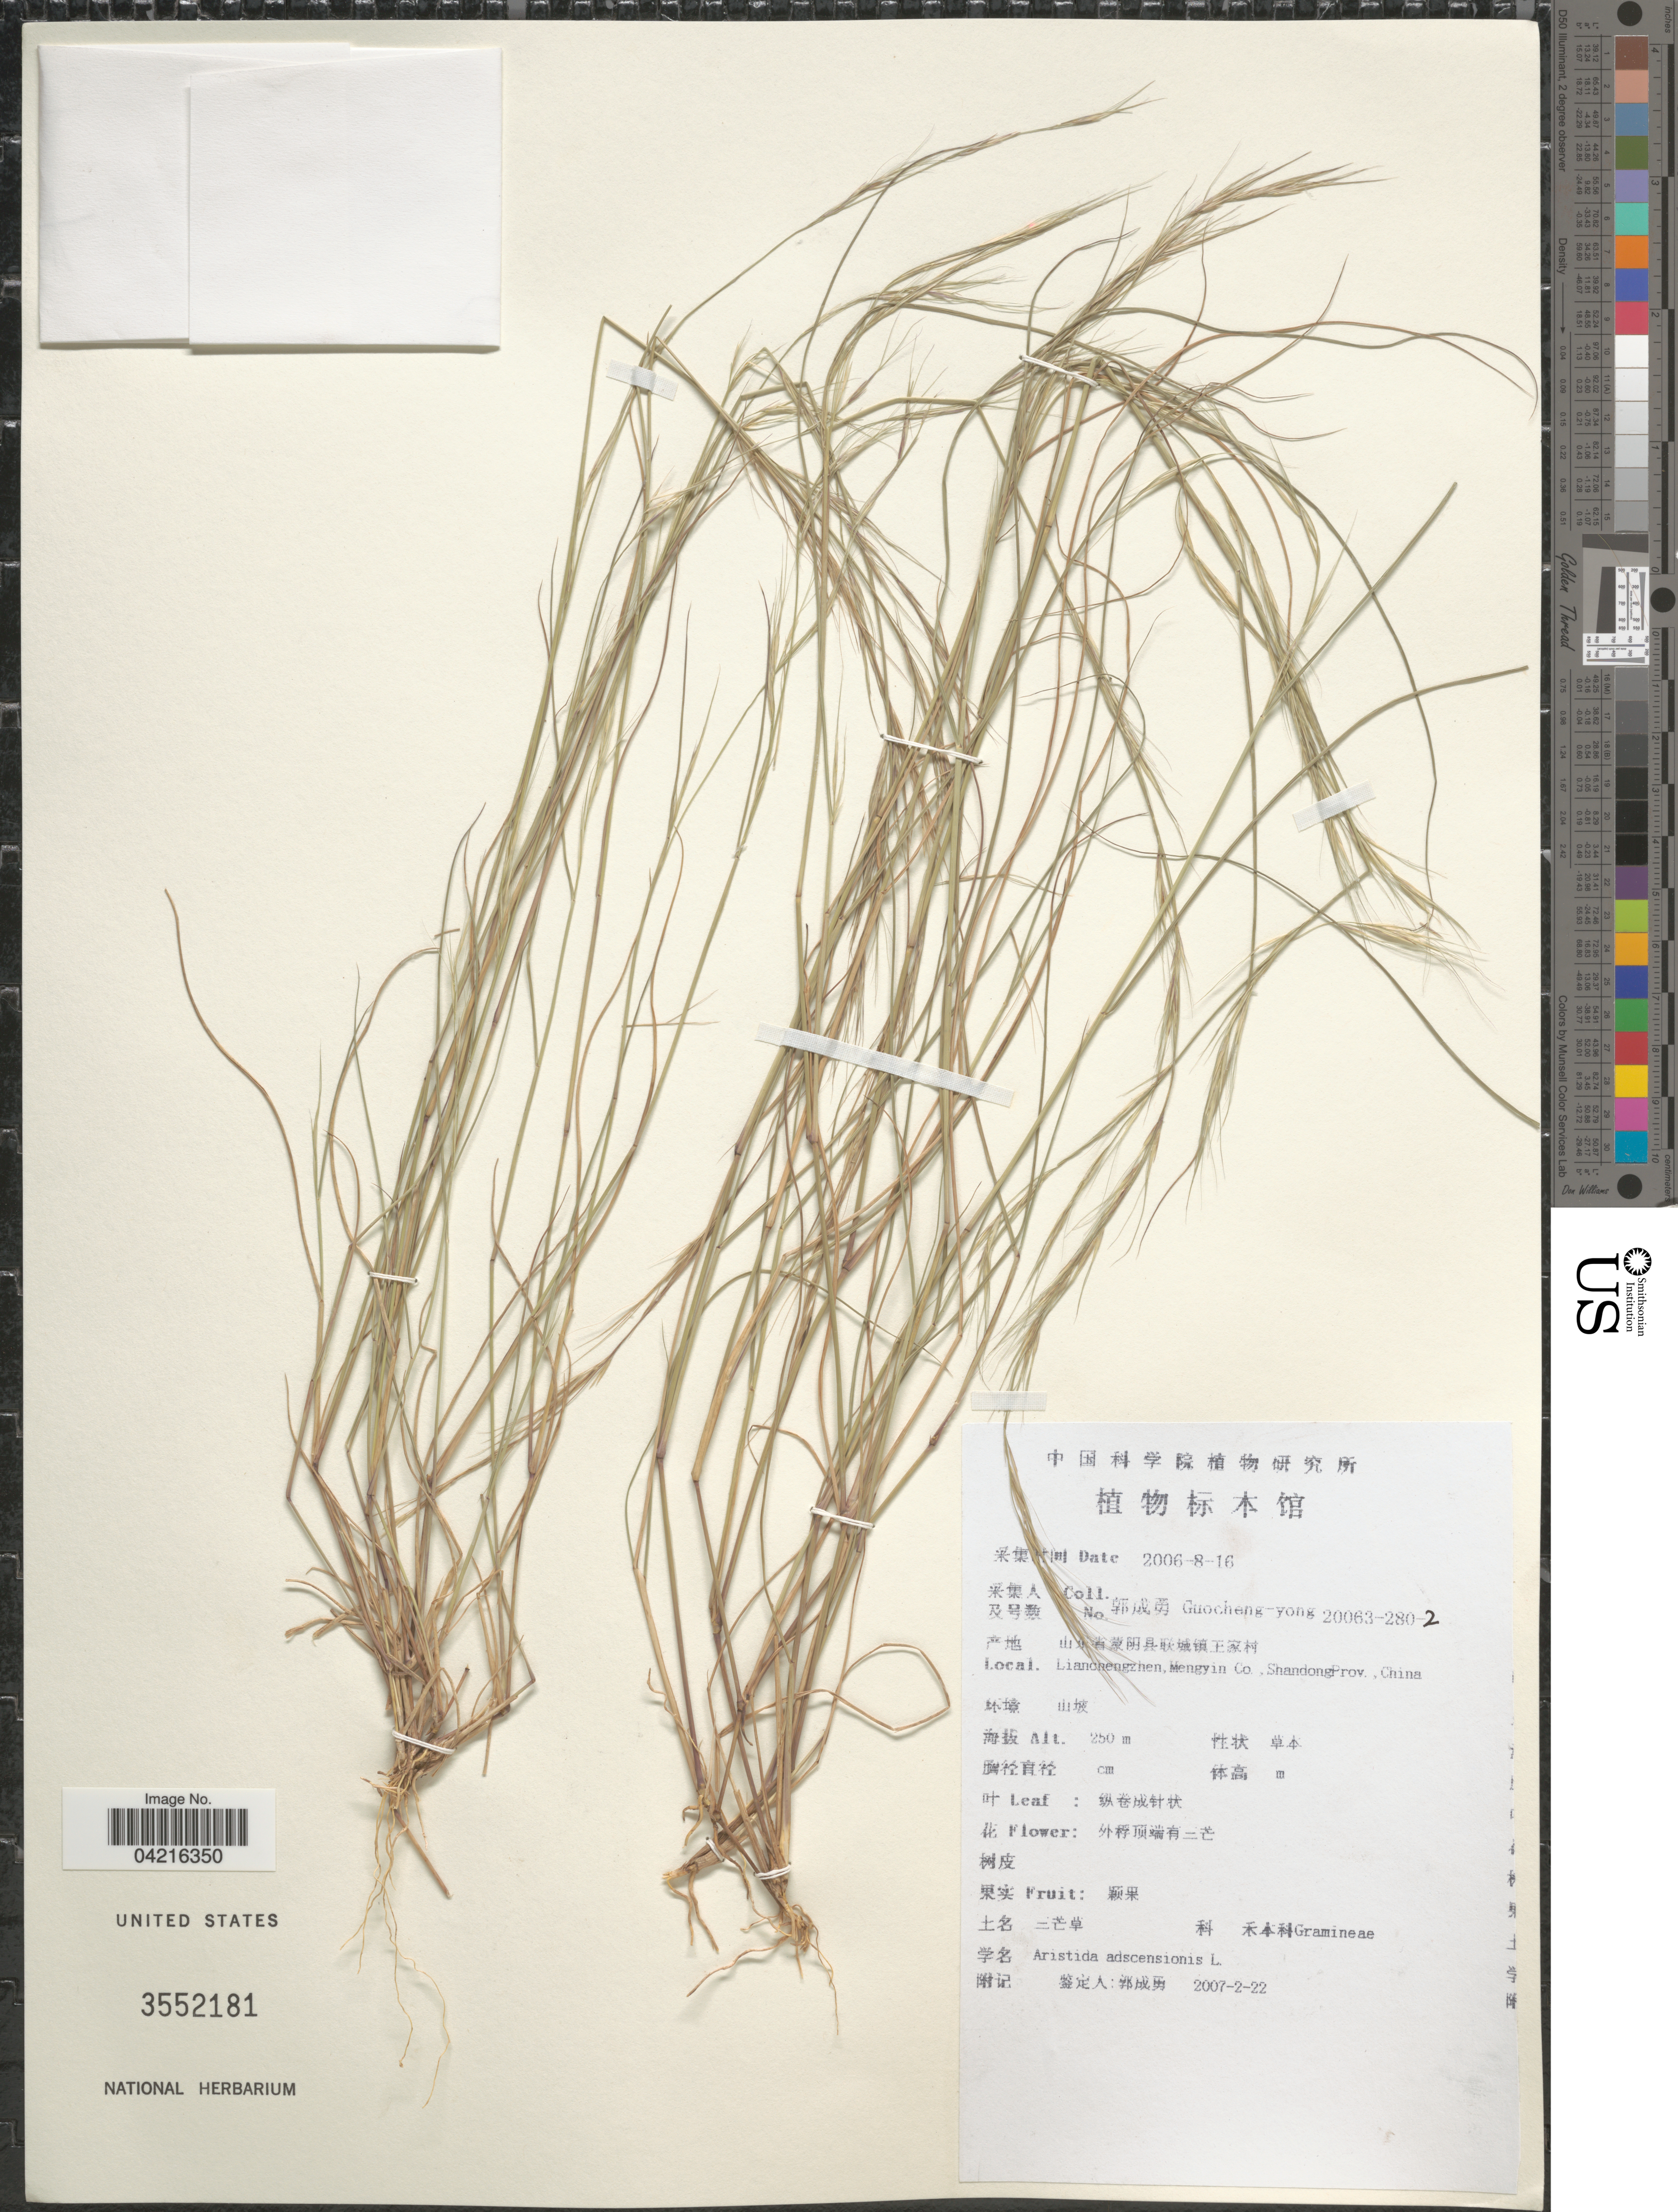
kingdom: Plantae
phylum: Tracheophyta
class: Liliopsida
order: Poales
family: Poaceae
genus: Aristida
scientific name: Aristida adscensionis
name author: L.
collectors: Guo cheng-yong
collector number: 20063-280-2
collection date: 2006-08-16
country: China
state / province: Shandong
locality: Lianchengzhen, Mengyin Co., Shandong Prov.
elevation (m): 250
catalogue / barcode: US 3552181